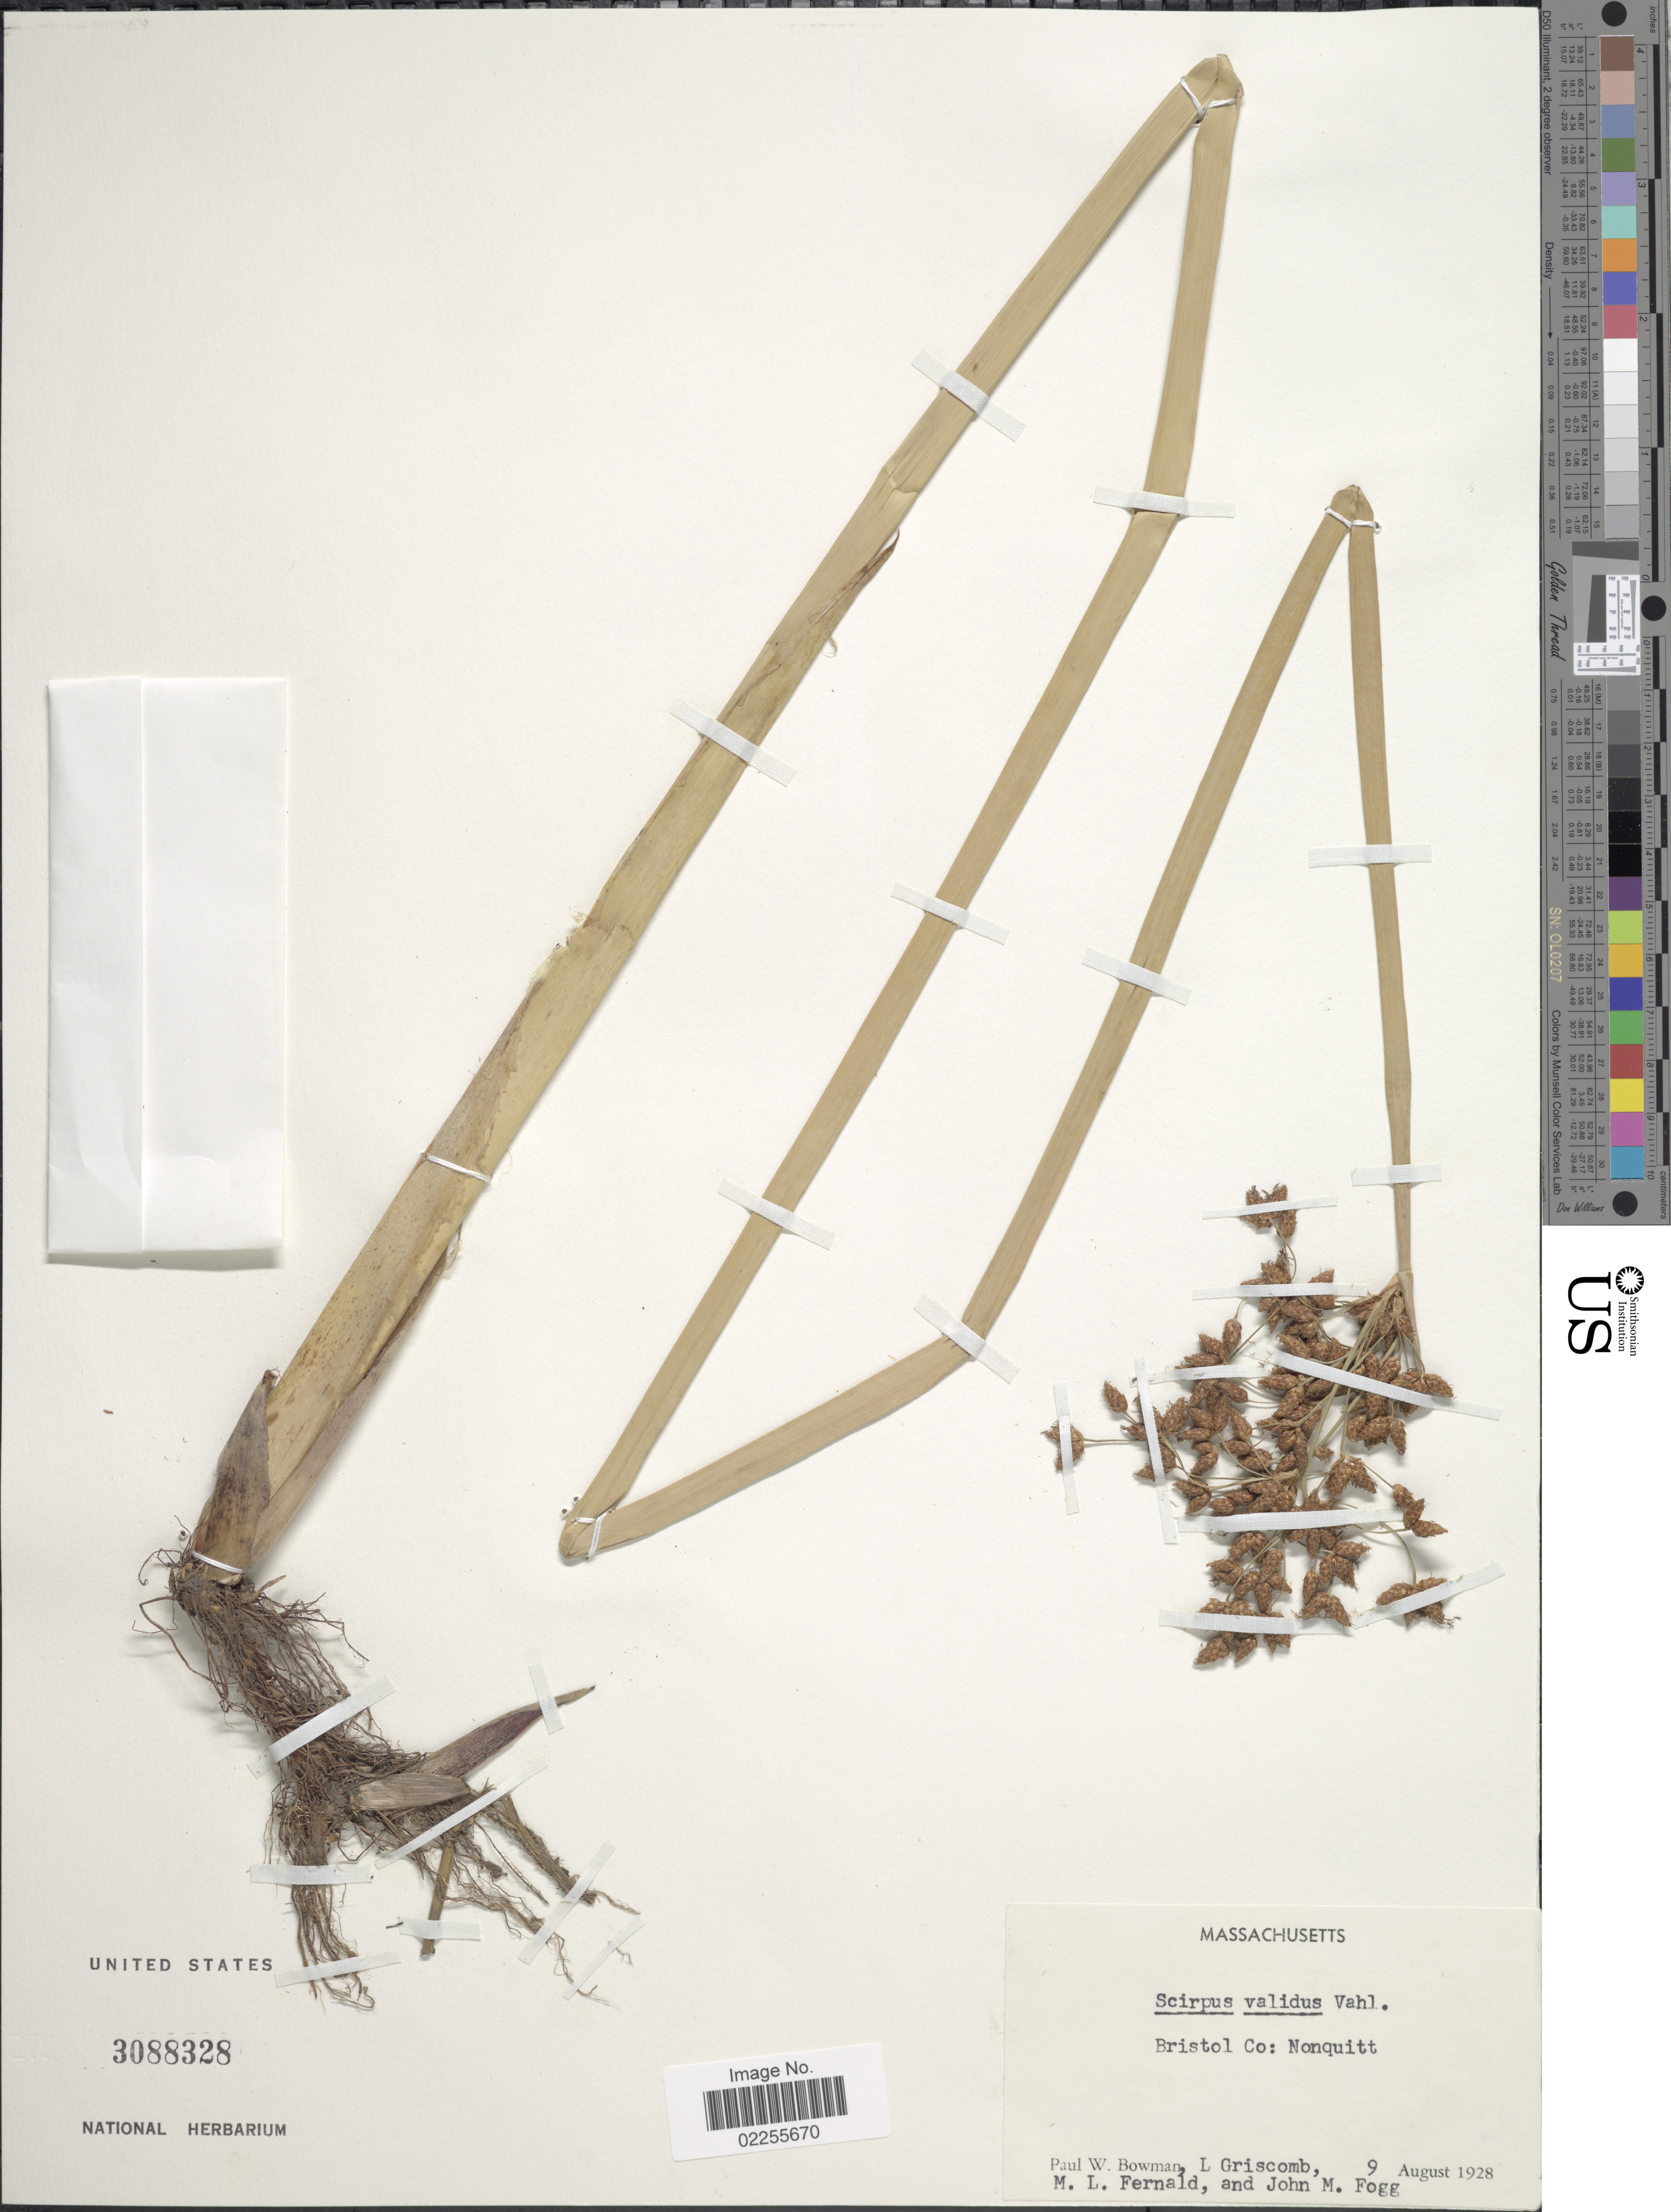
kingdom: Plantae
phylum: Tracheophyta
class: Liliopsida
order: Poales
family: Cyperaceae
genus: Schoenoplectus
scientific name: Schoenoplectus tabernaemontani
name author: (C.C. Gmel.) Palla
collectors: M. L. Fernald, P. Bowman, L. Griscomb, M. L. Fernald & J. Fogg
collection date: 1928-08-09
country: United States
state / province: Massachusetts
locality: Bristol Co: Nonquitt.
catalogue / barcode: US 3088328